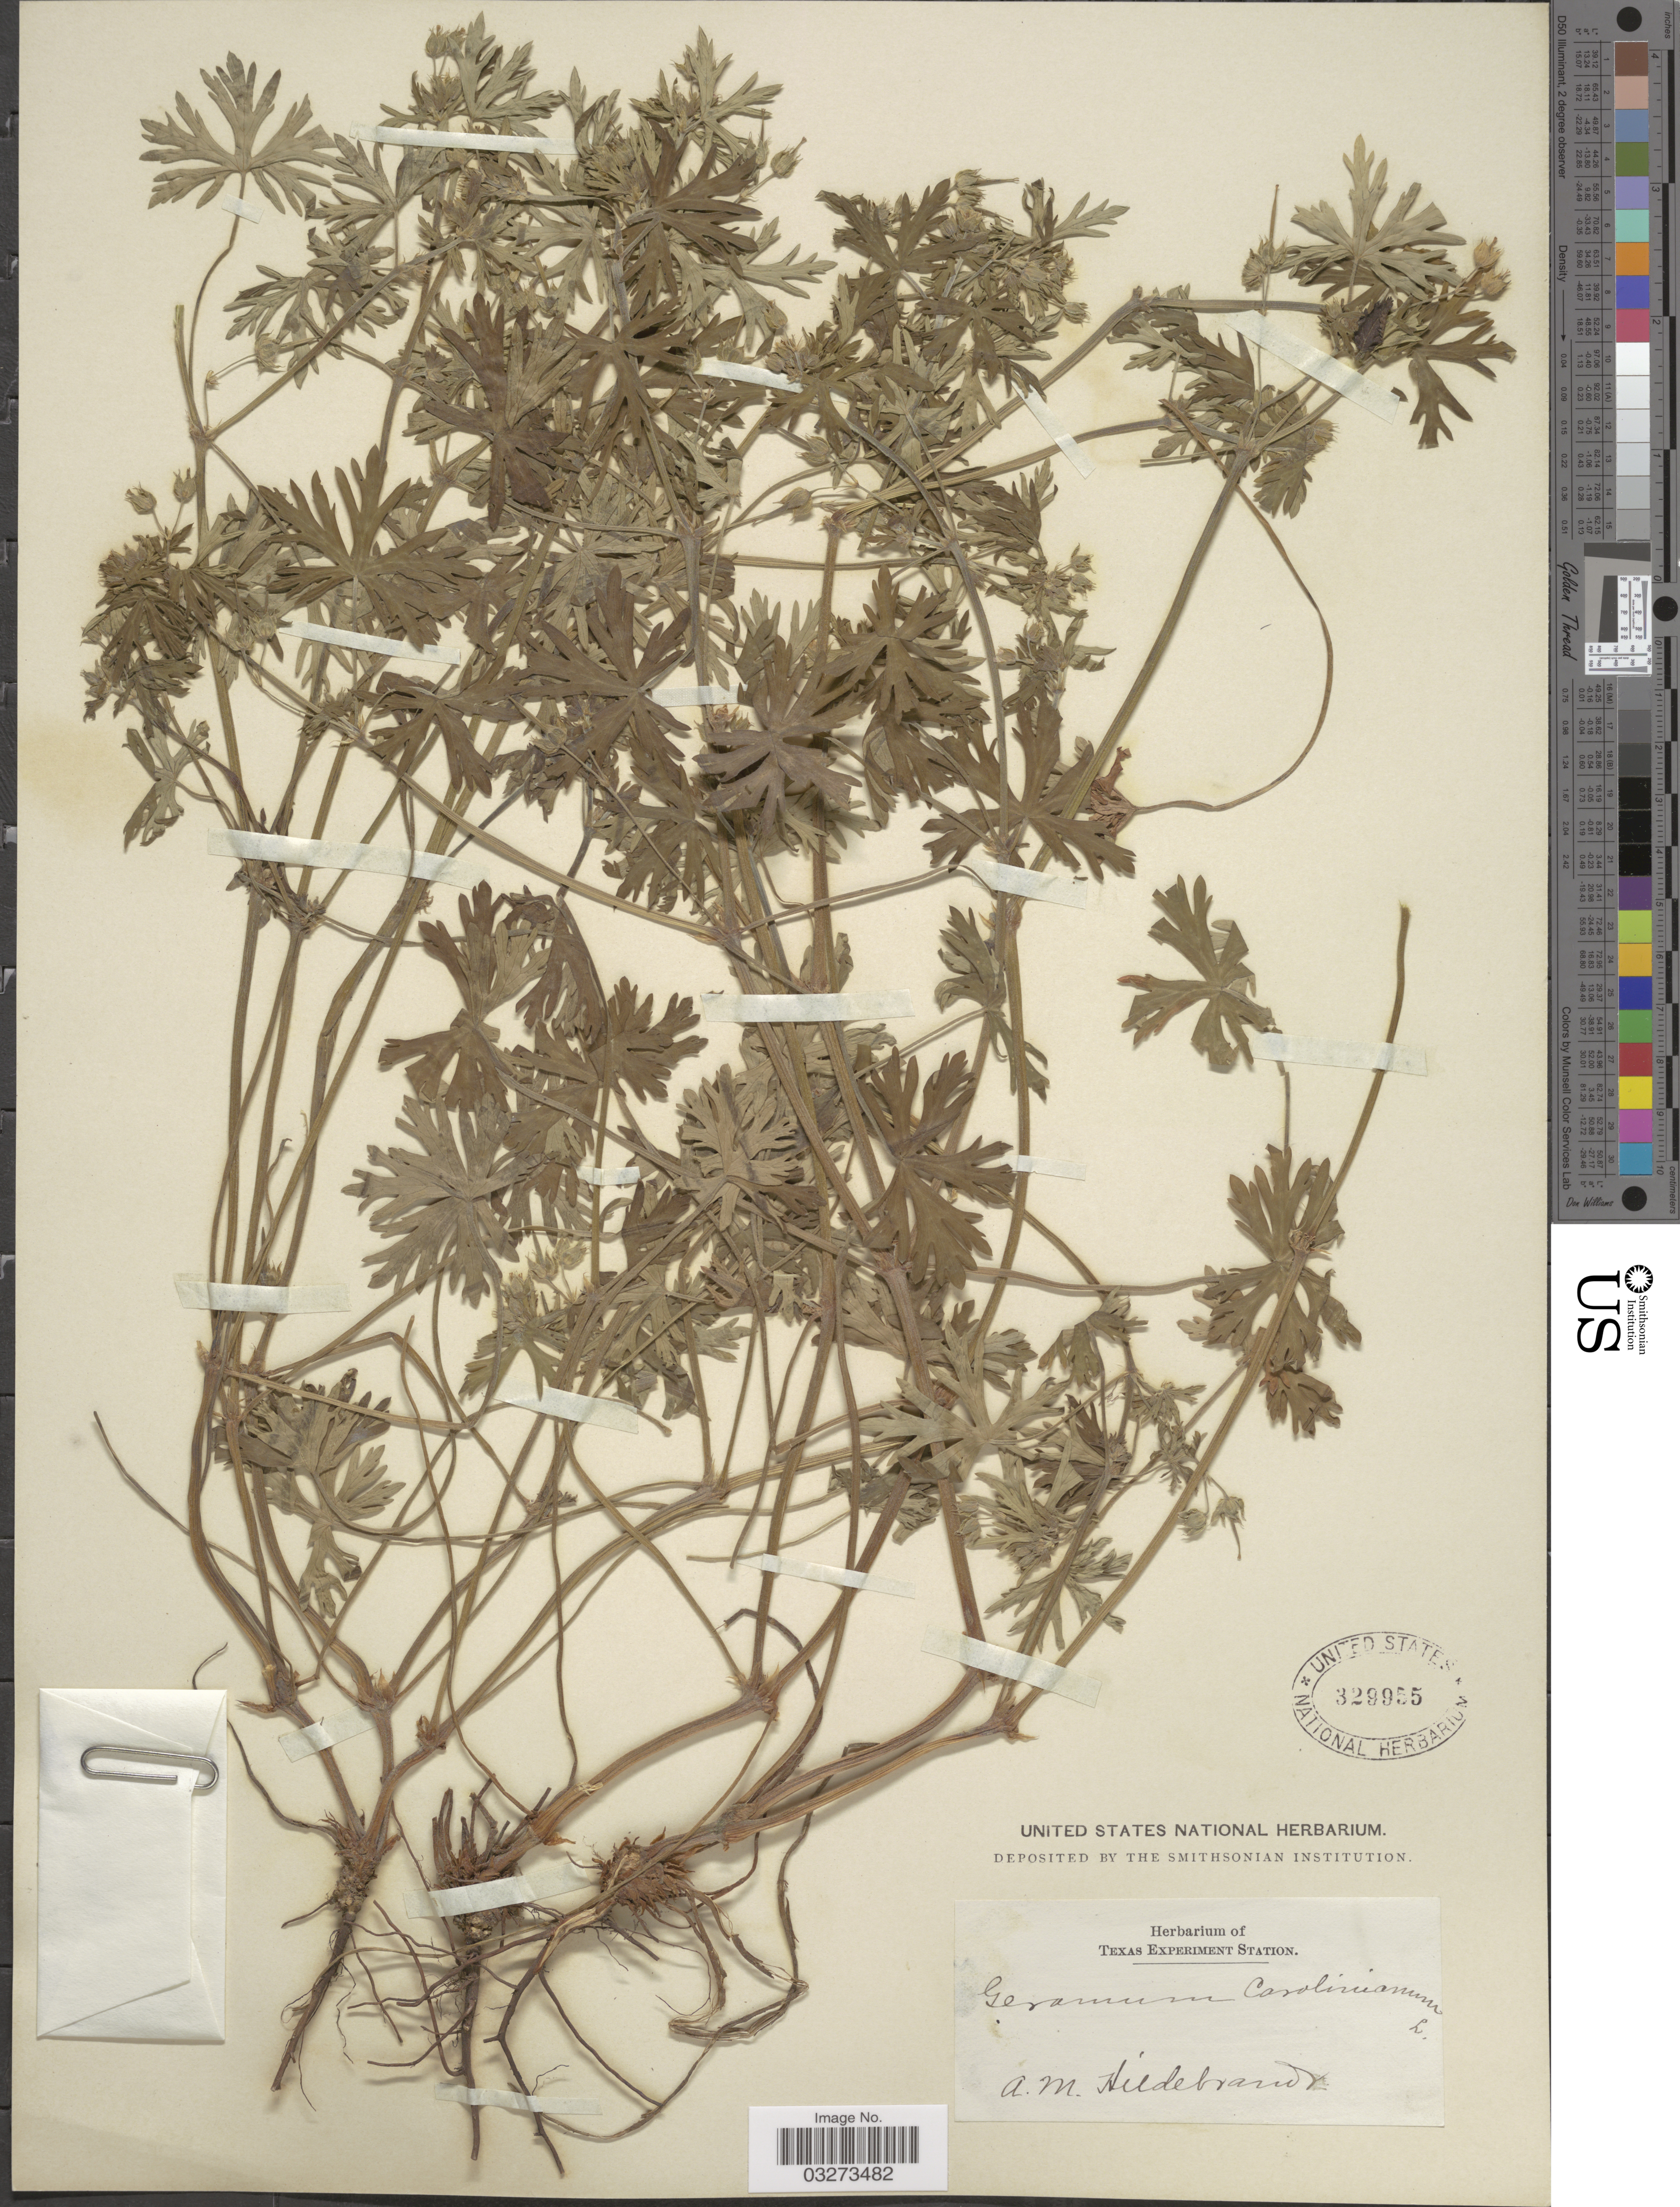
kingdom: Plantae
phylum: Tracheophyta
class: Magnoliopsida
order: Geraniales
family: Geraniaceae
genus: Geranium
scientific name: Geranium carolinianum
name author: L.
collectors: A. Hildebrandt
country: United States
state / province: Texas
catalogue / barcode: US 329955